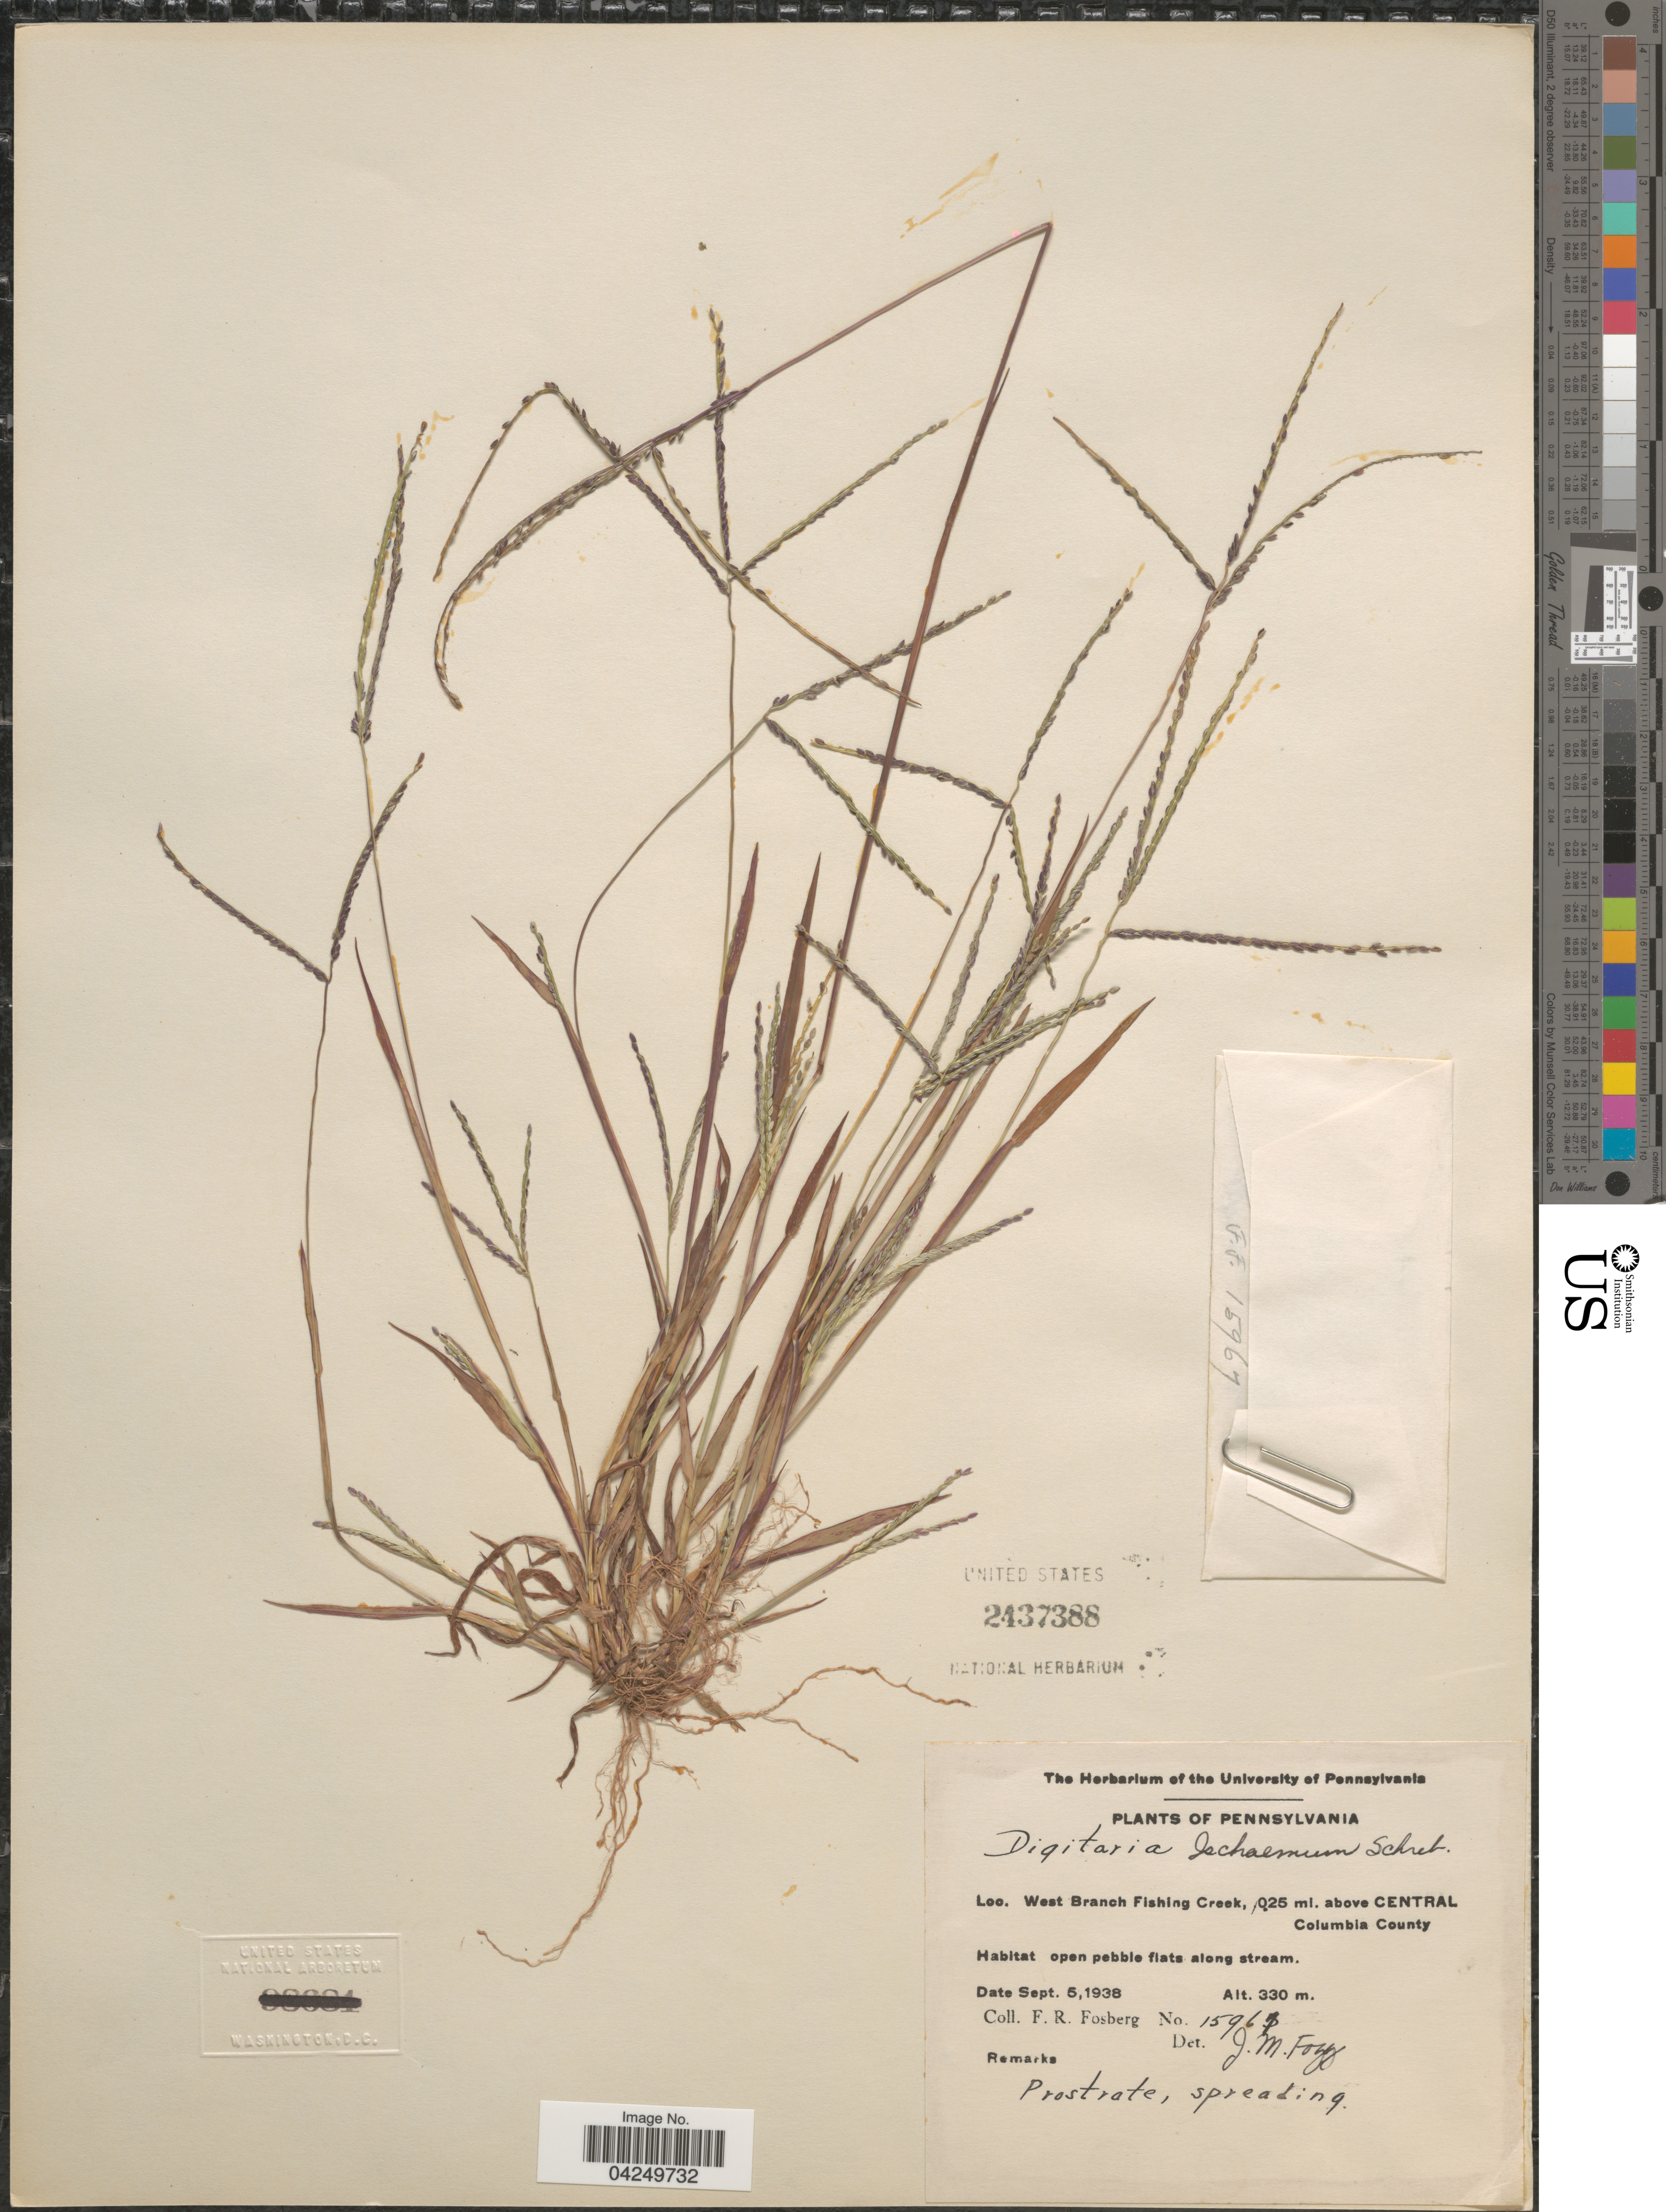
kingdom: Plantae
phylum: Tracheophyta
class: Liliopsida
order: Poales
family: Poaceae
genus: Digitaria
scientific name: Digitaria ischaemum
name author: (Schreber) Schreber ex Muhl.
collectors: F. R. Fosberg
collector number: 15961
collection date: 1938-09-05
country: United States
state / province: Pennsylvania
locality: West Branch Fishing Creek, 0.25 mi. above Central Columbia County. Open pebble flats along streams.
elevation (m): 330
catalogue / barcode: US 2437388